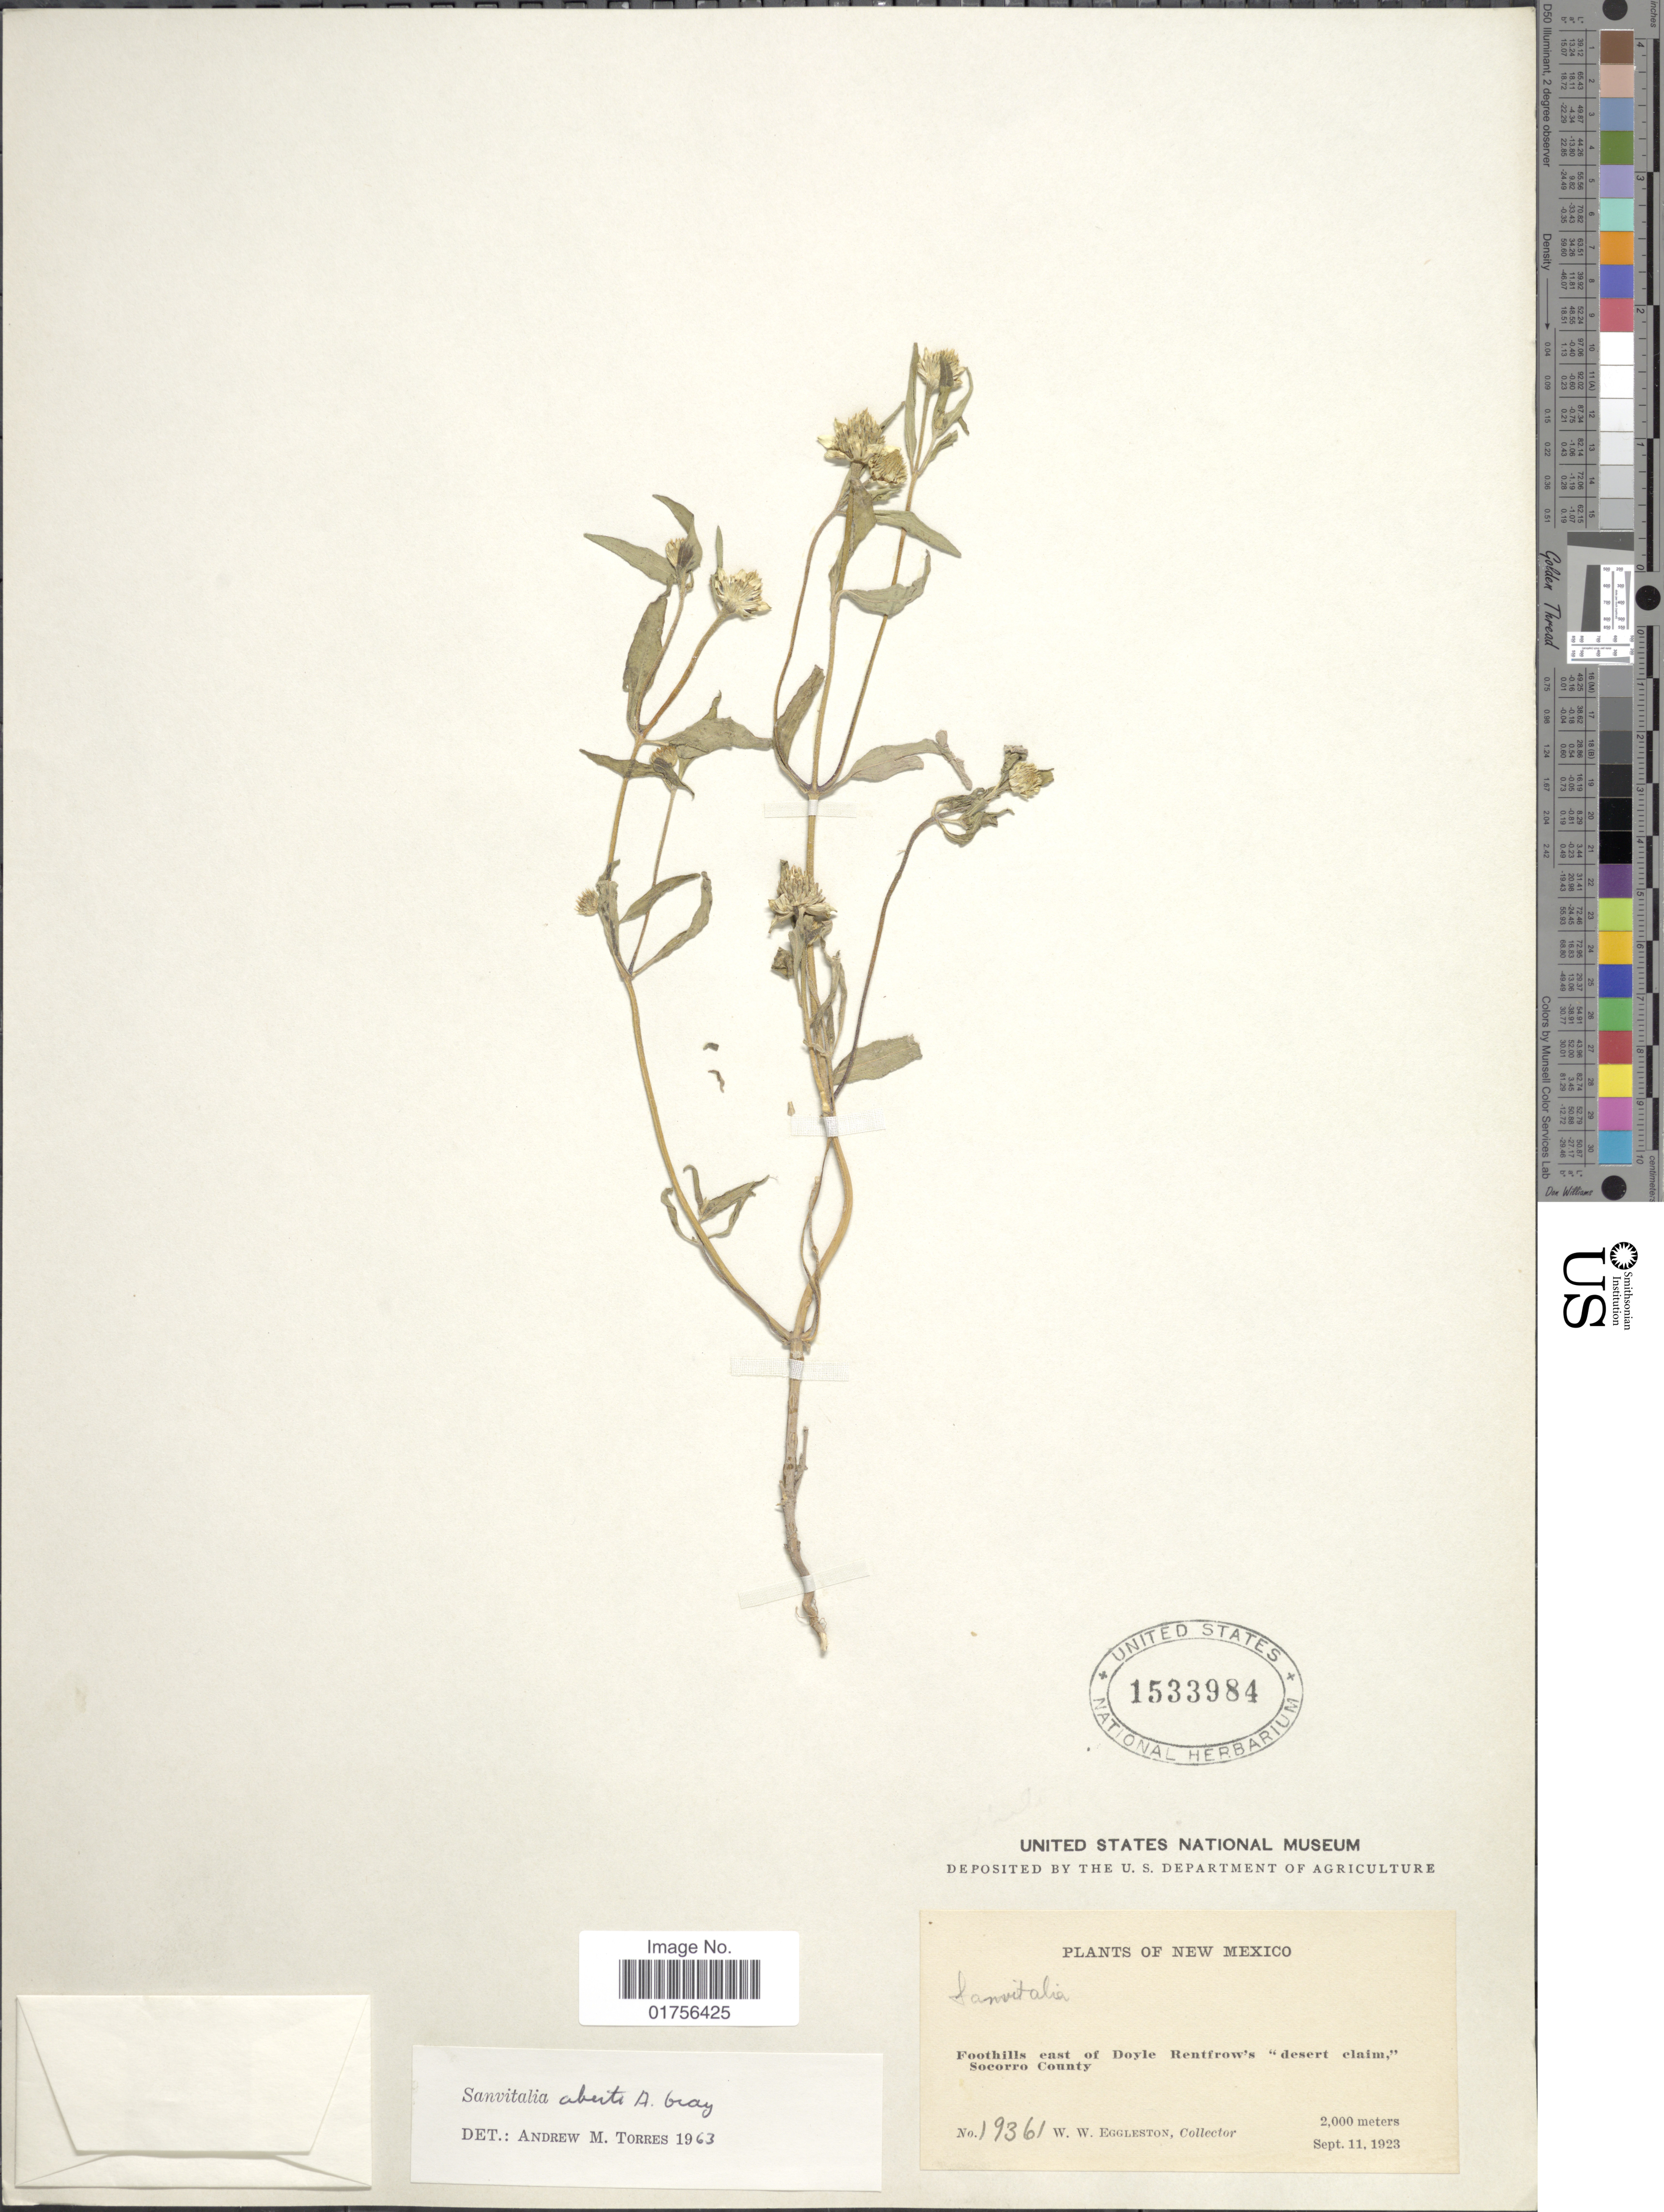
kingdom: Plantae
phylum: Tracheophyta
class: Magnoliopsida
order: Asterales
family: Asteraceae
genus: Sanvitalia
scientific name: Sanvitalia aberti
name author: A. Gray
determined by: Skibicki, Samuel V.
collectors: W. W. Eggleston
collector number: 19361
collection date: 1923-09-11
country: United States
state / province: New Mexico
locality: east of Doyle Rentfrow's, "desert claim", Socorro County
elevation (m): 2000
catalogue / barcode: US 1533984